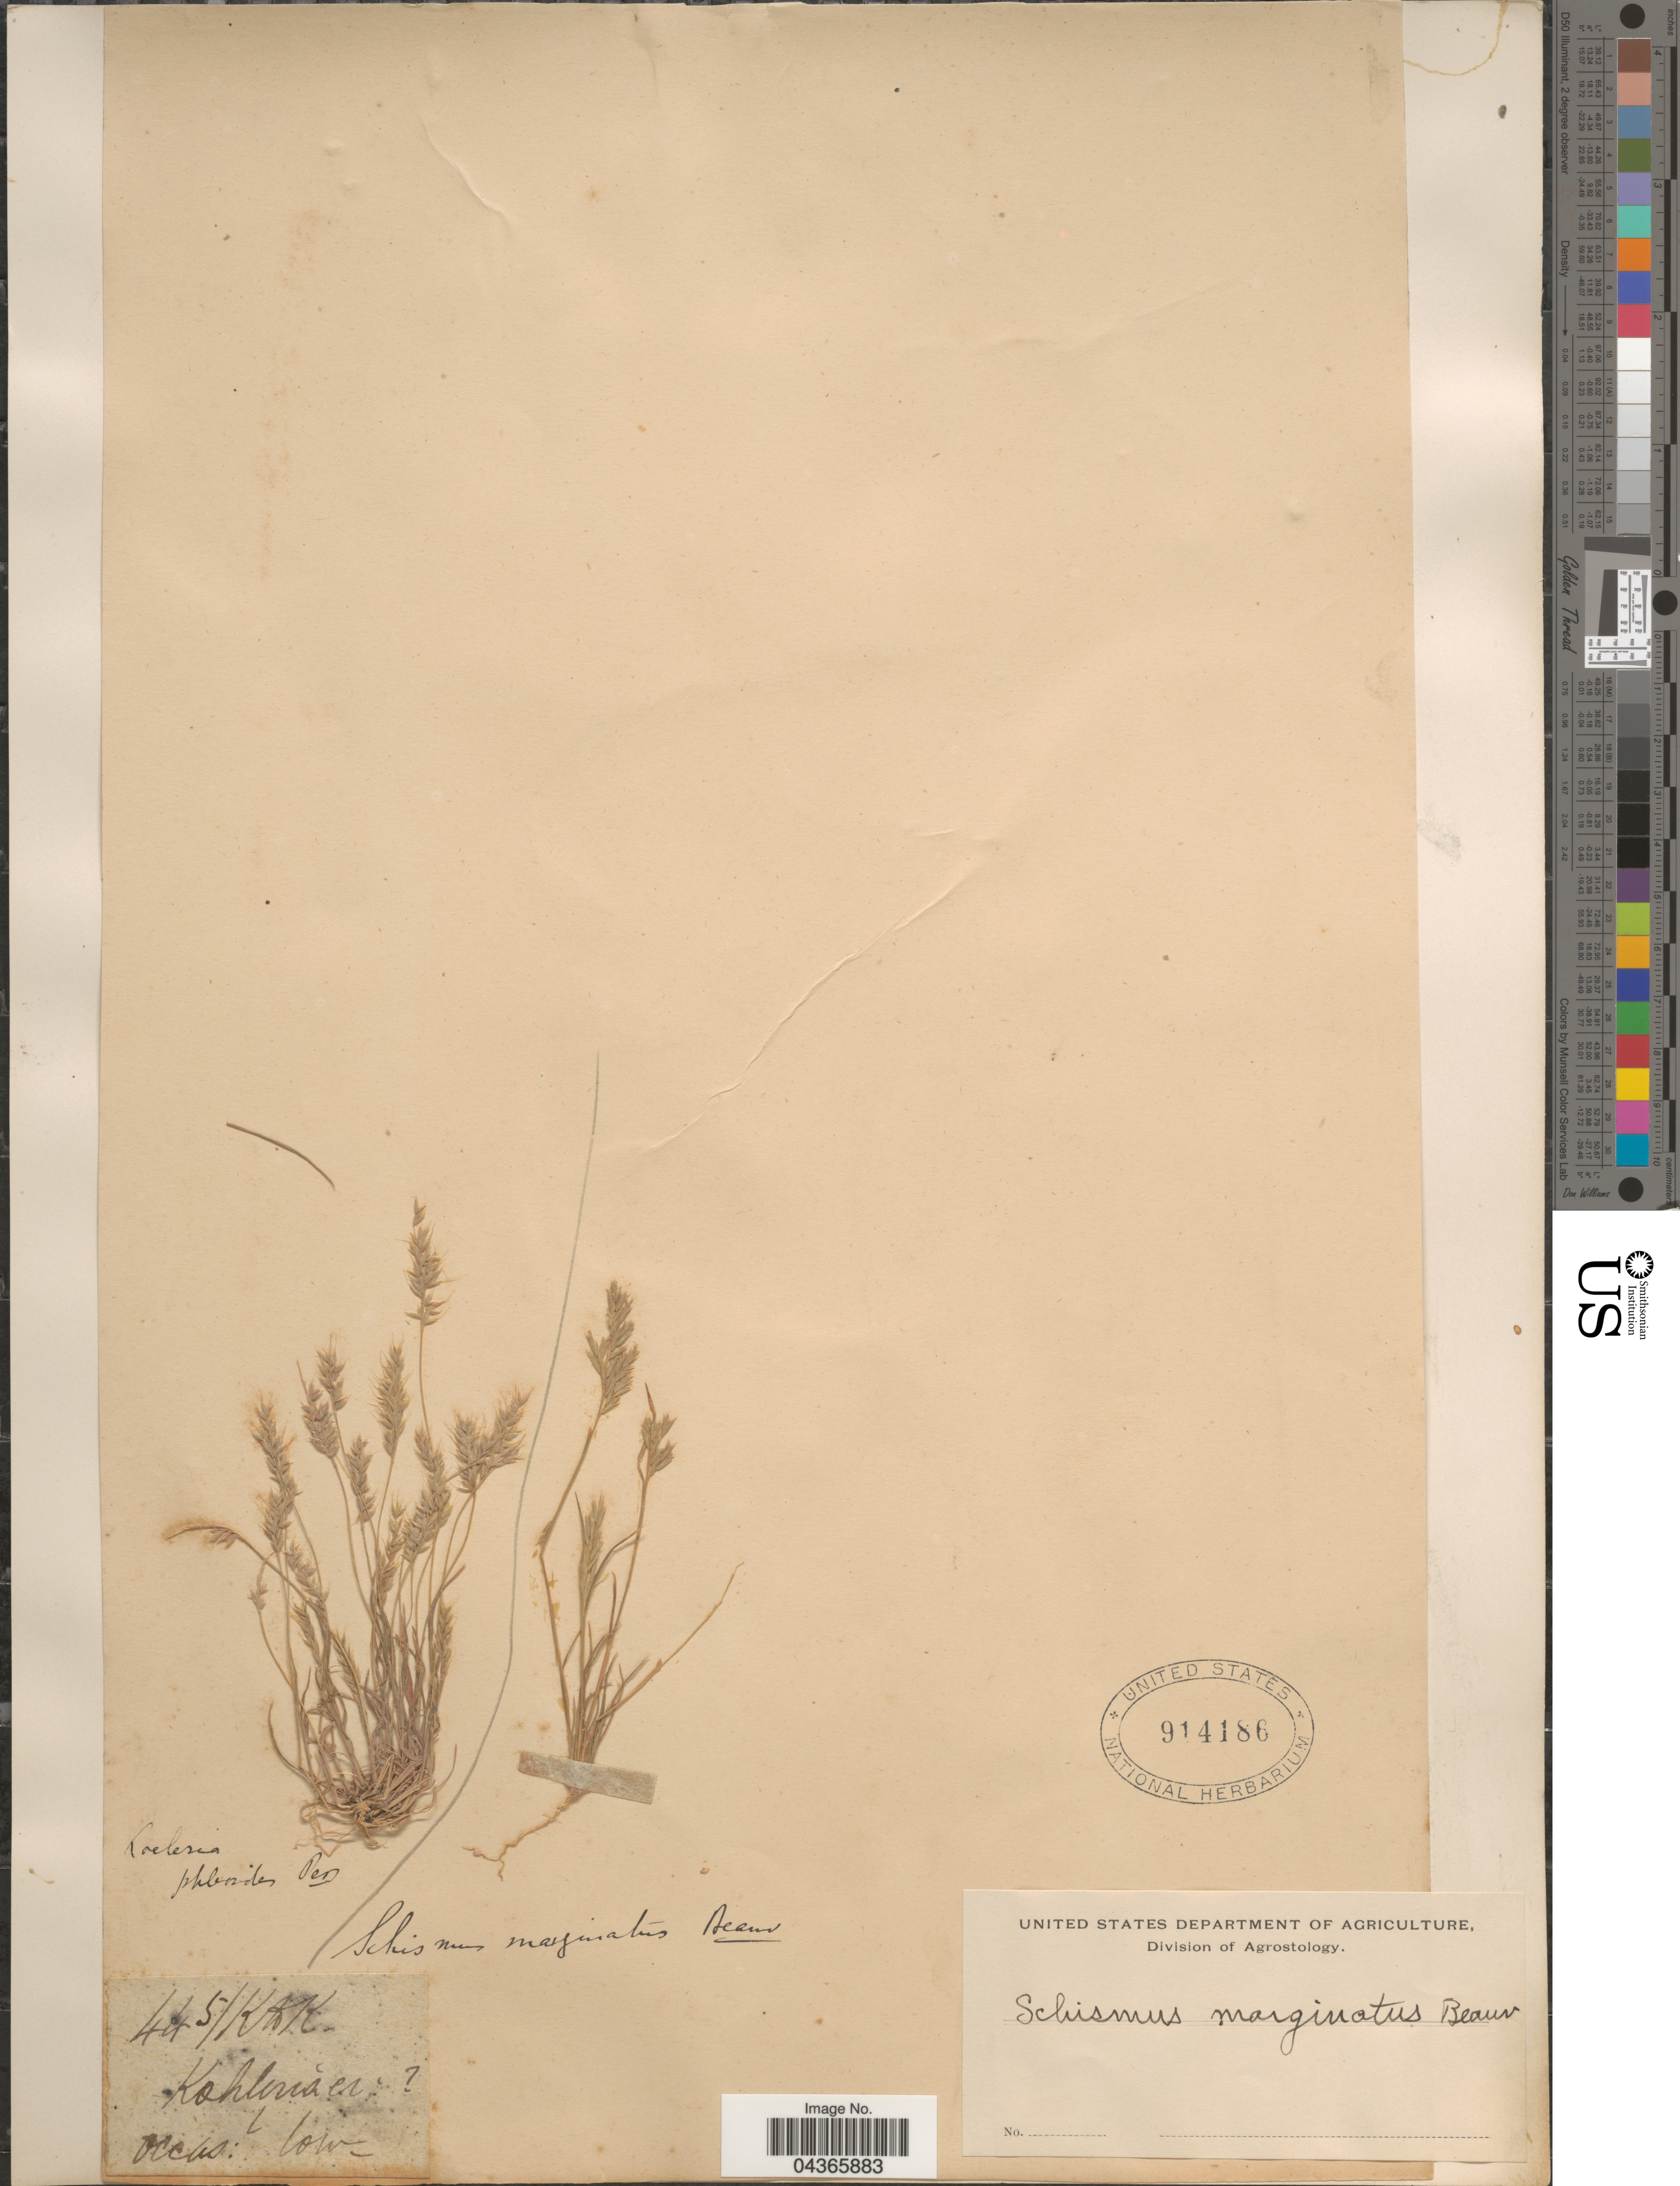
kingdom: Plantae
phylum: Tracheophyta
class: Liliopsida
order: Poales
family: Poaceae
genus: Schismus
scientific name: Schismus barbatus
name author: (L.) Thell.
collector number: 445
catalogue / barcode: US 914186